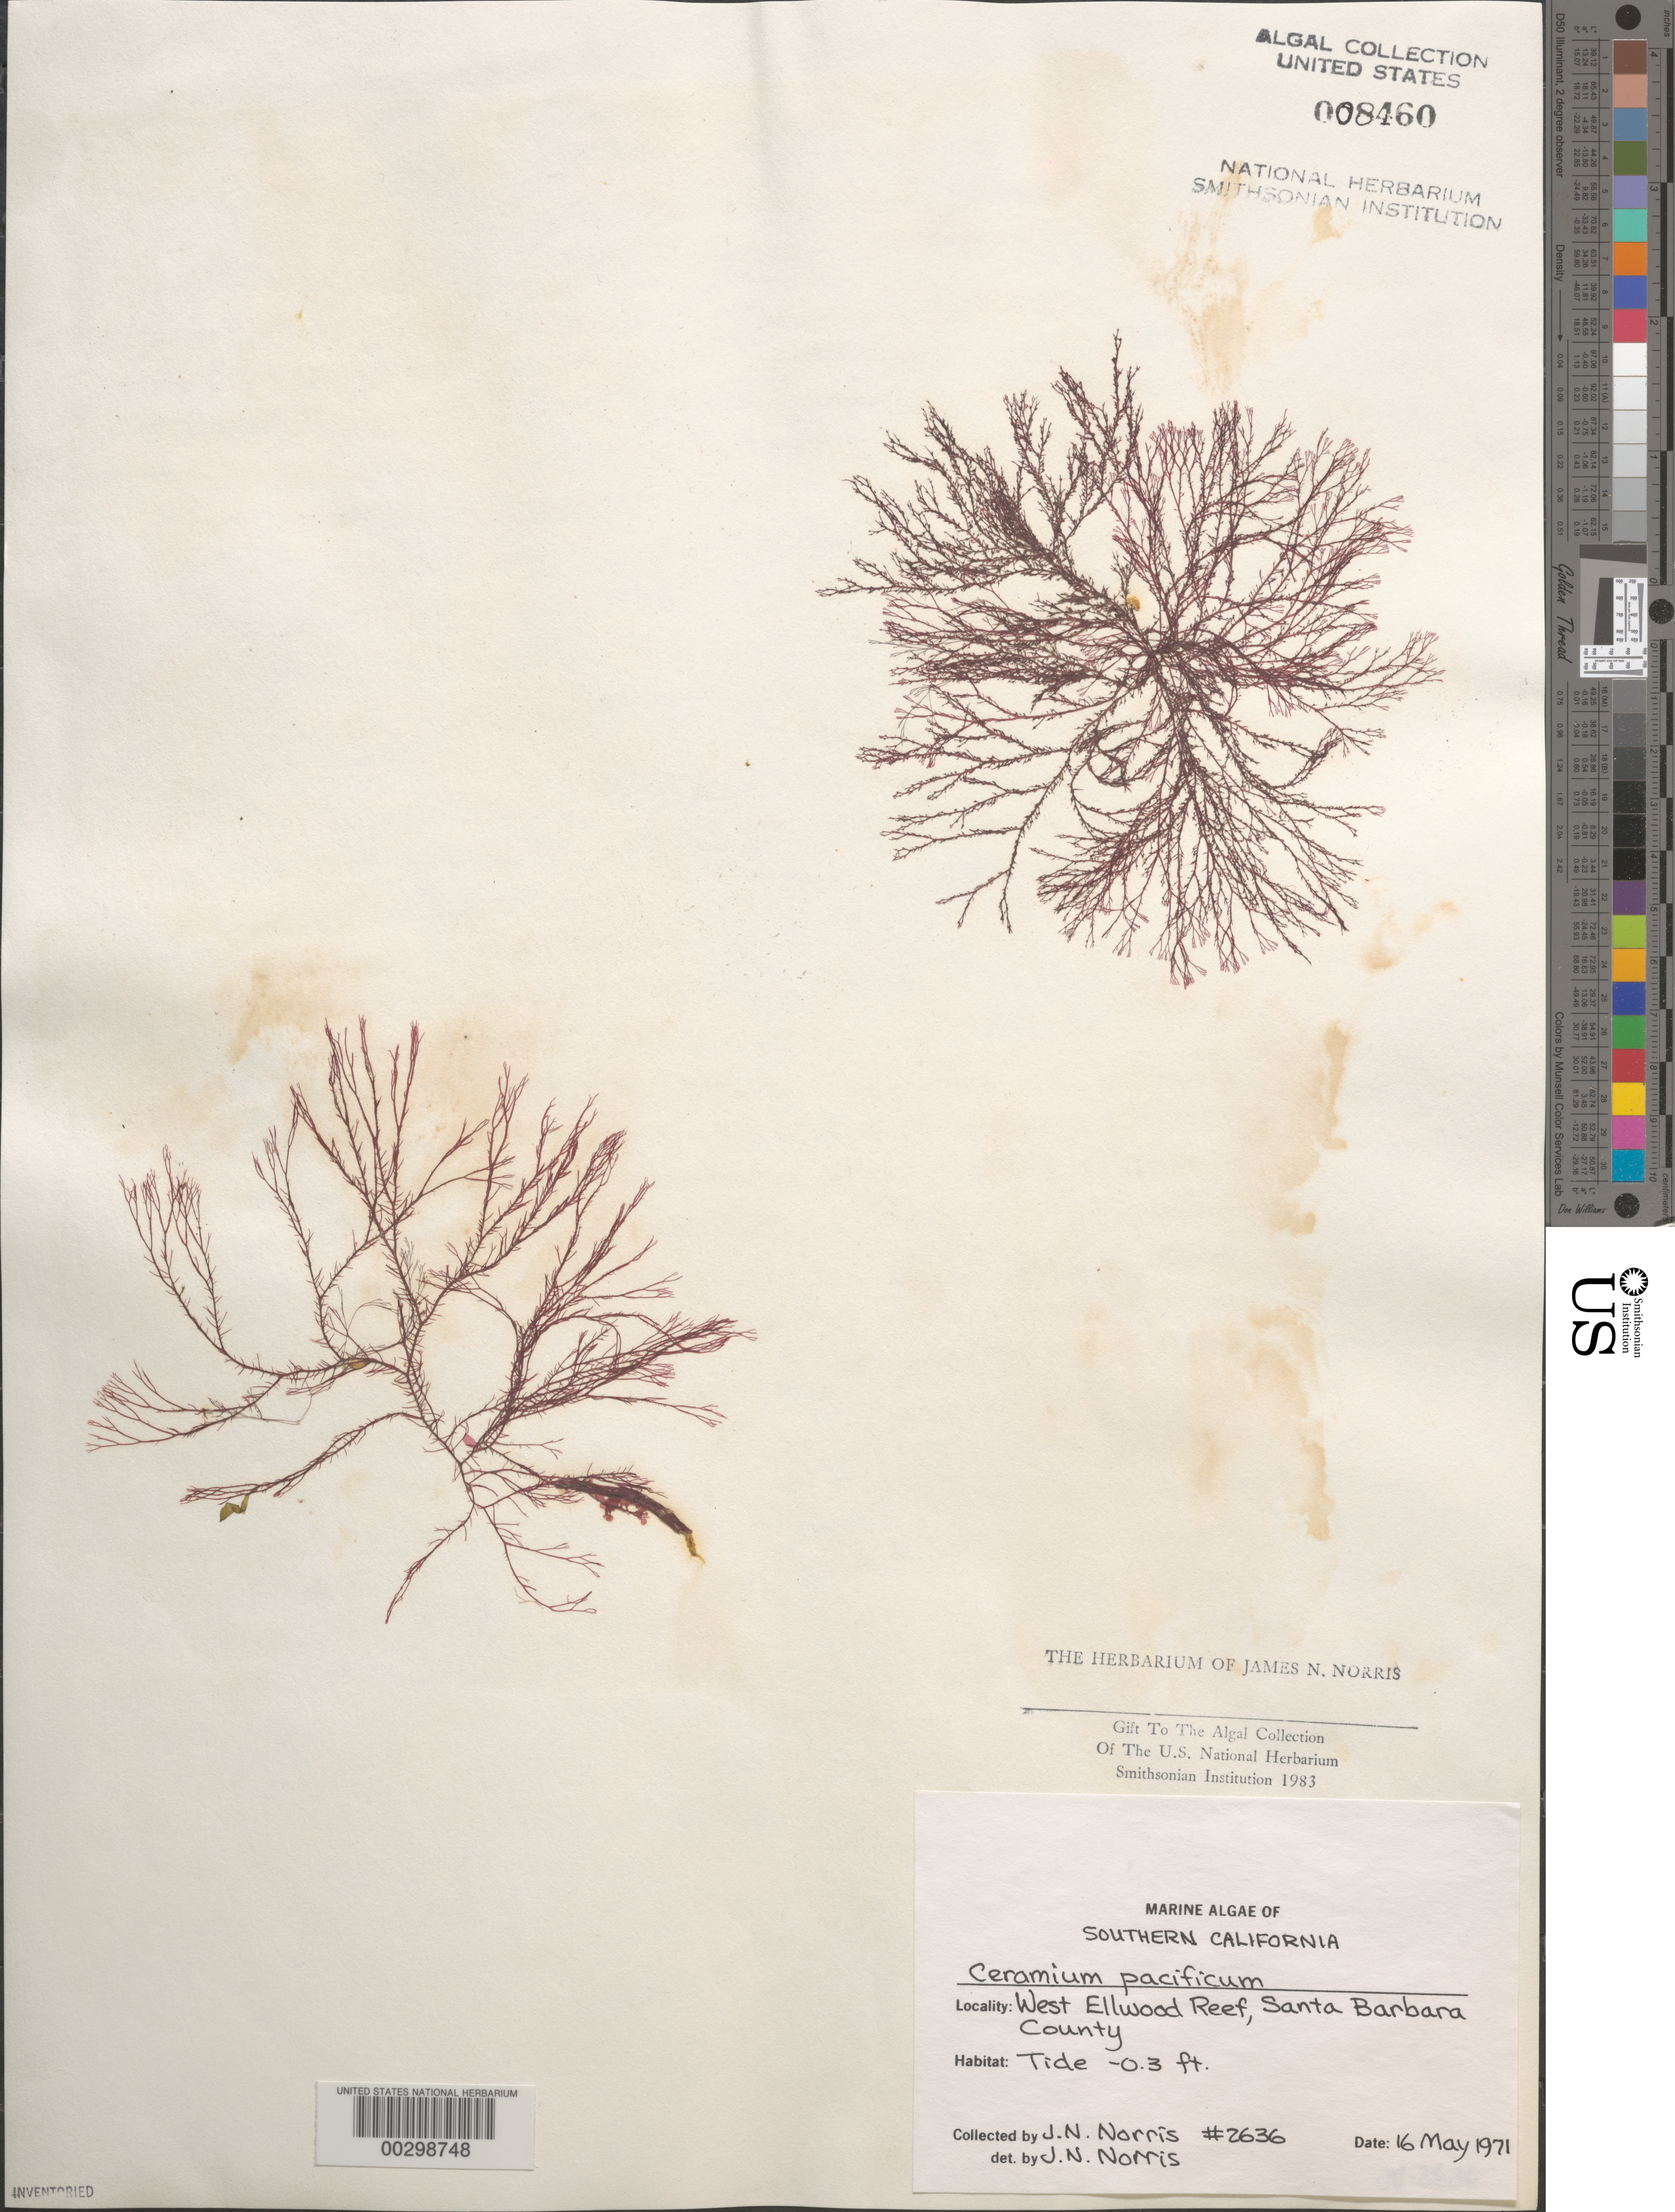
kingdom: Plantae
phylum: Rhodophyta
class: Florideophyceae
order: Ceramiales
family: Ceramiaceae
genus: Ceramium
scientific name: Ceramium pacificum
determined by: Norris, James N.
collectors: J. N. Norris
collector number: JN-2636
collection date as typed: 16 May 1971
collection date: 1971-05-16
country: United States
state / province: California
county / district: Santa Barbara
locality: West Ellwood Reef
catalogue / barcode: US 8460